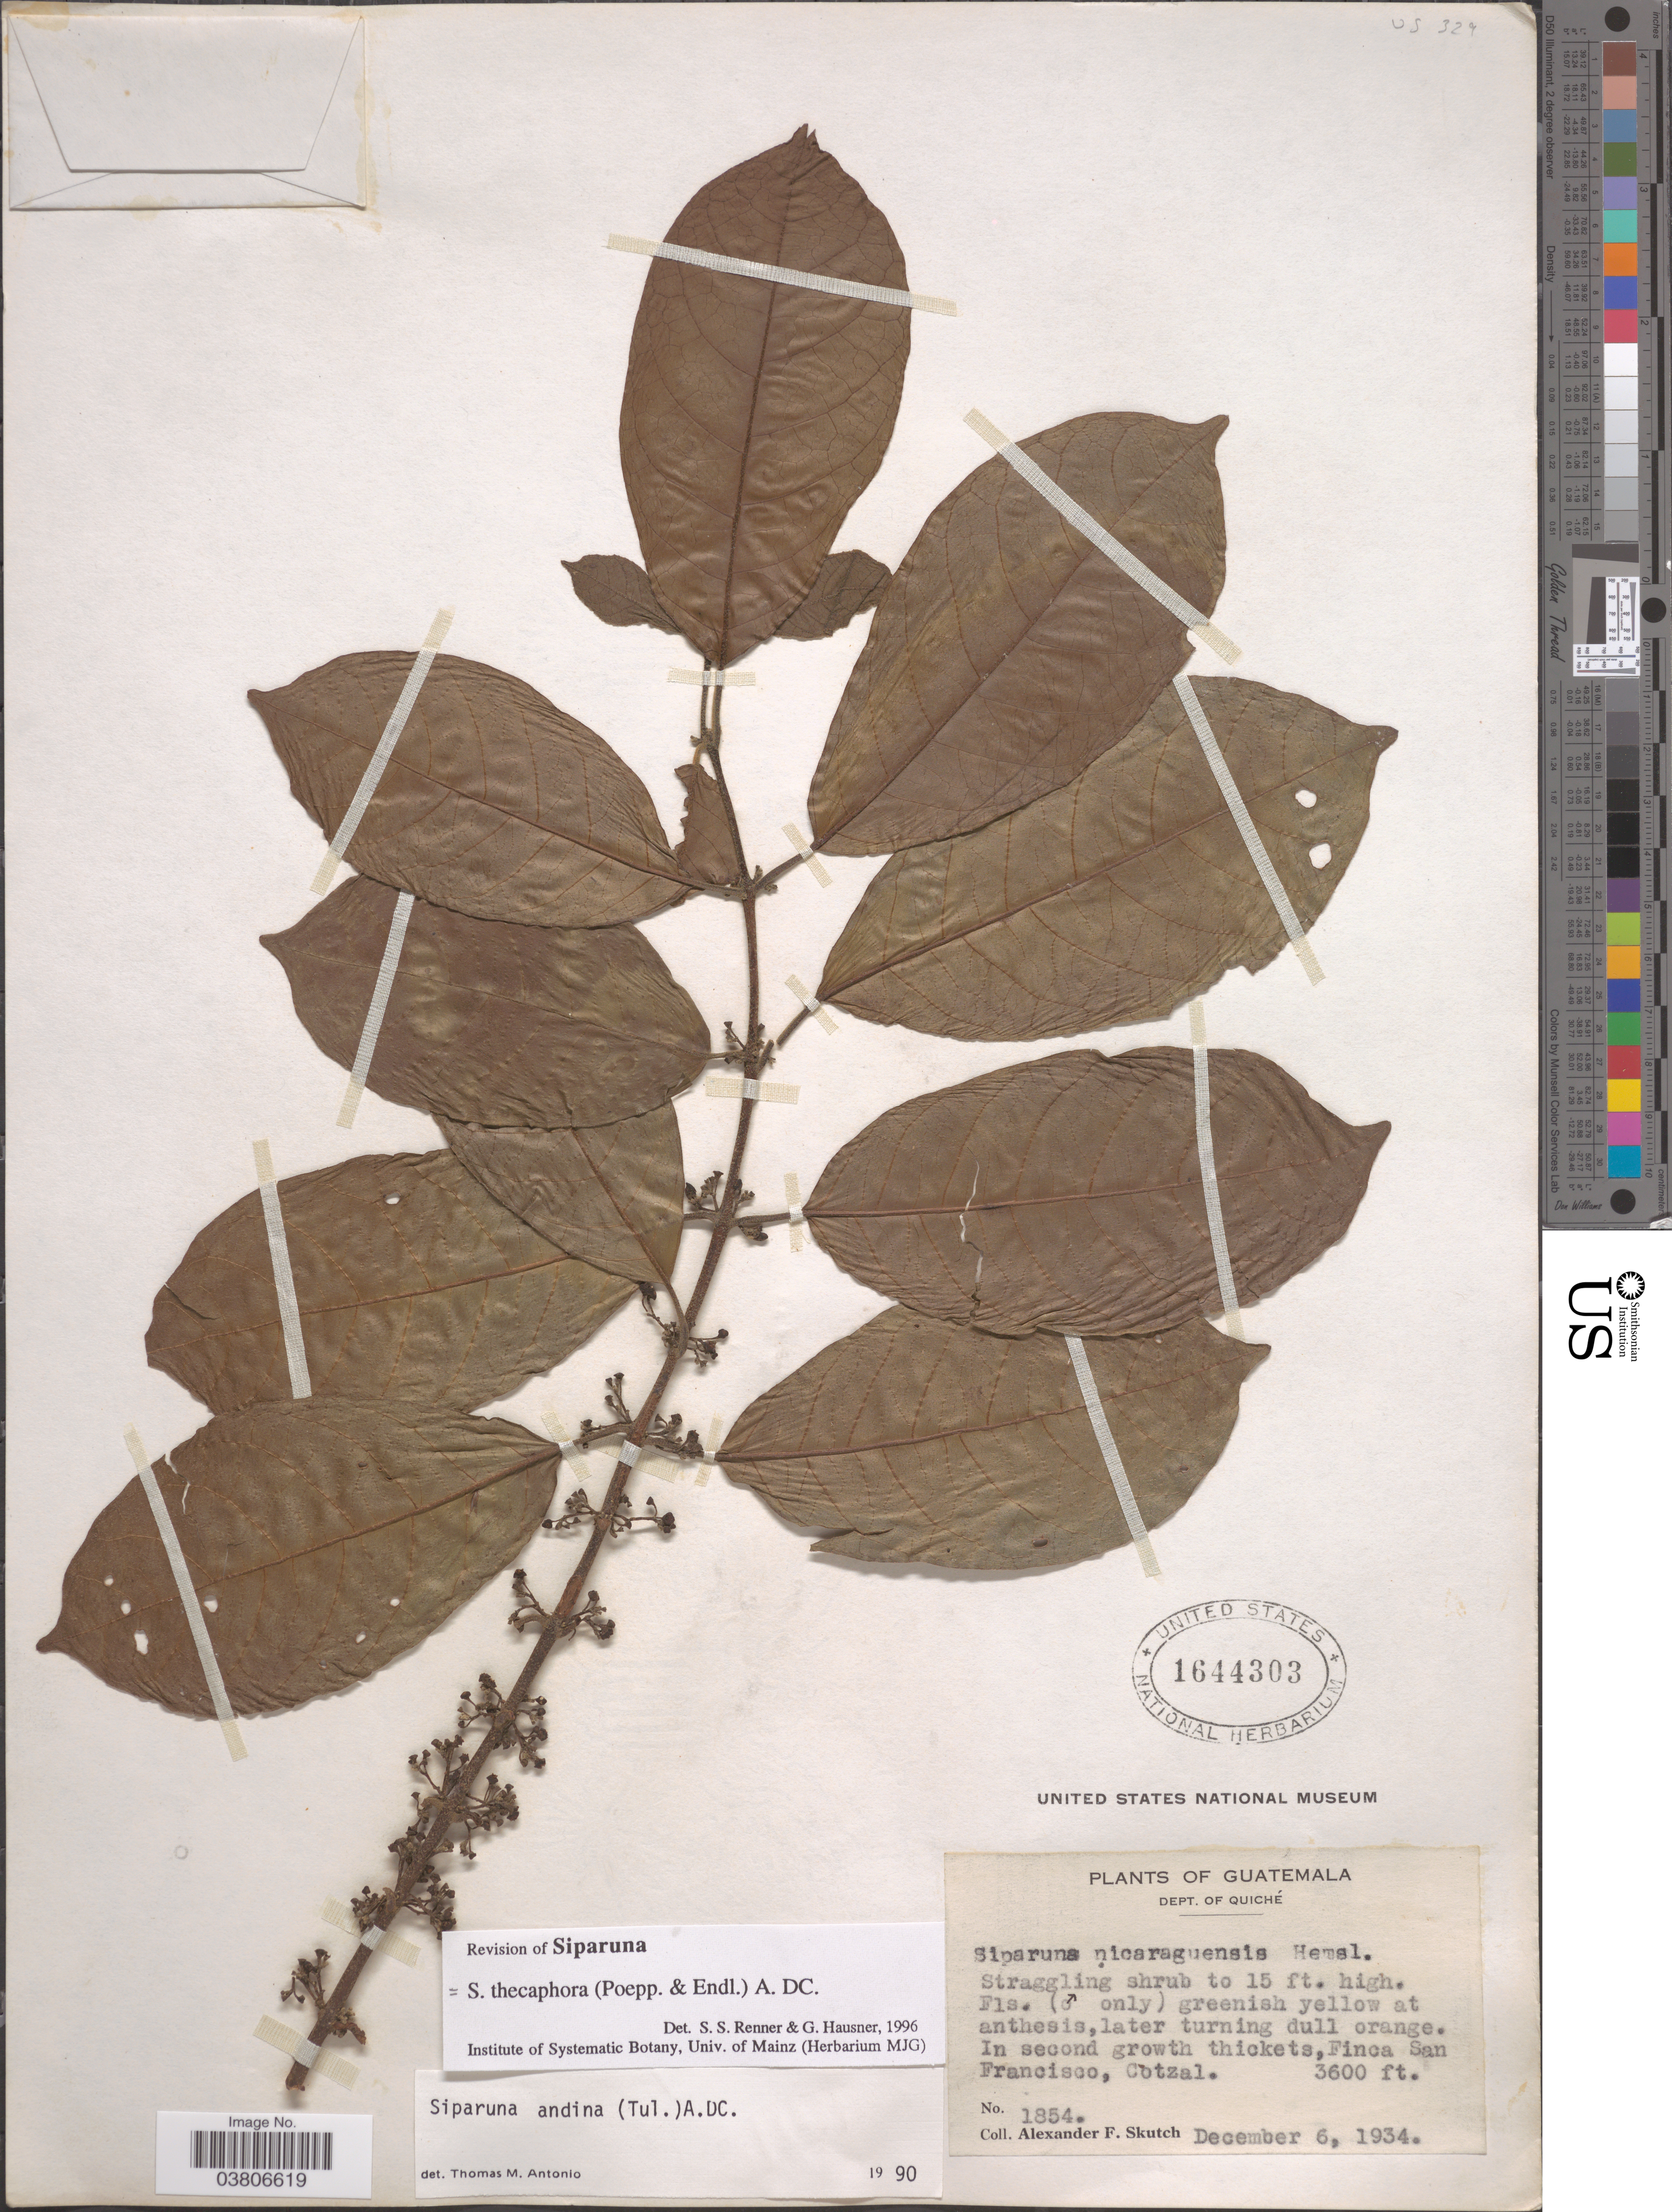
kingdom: Plantae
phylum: Tracheophyta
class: Magnoliopsida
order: Laurales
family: Siparunaceae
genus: Siparuna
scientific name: Siparuna thecaphora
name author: (Poepp. & Endl.) A. DC.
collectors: A. F. Skutch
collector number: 1854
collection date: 1934-12-06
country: Guatemala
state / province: El Quiche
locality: Dept. of Quiché. In second growth thickets, Finca San Francisco, Cotzal.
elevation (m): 1097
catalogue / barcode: US 1644303